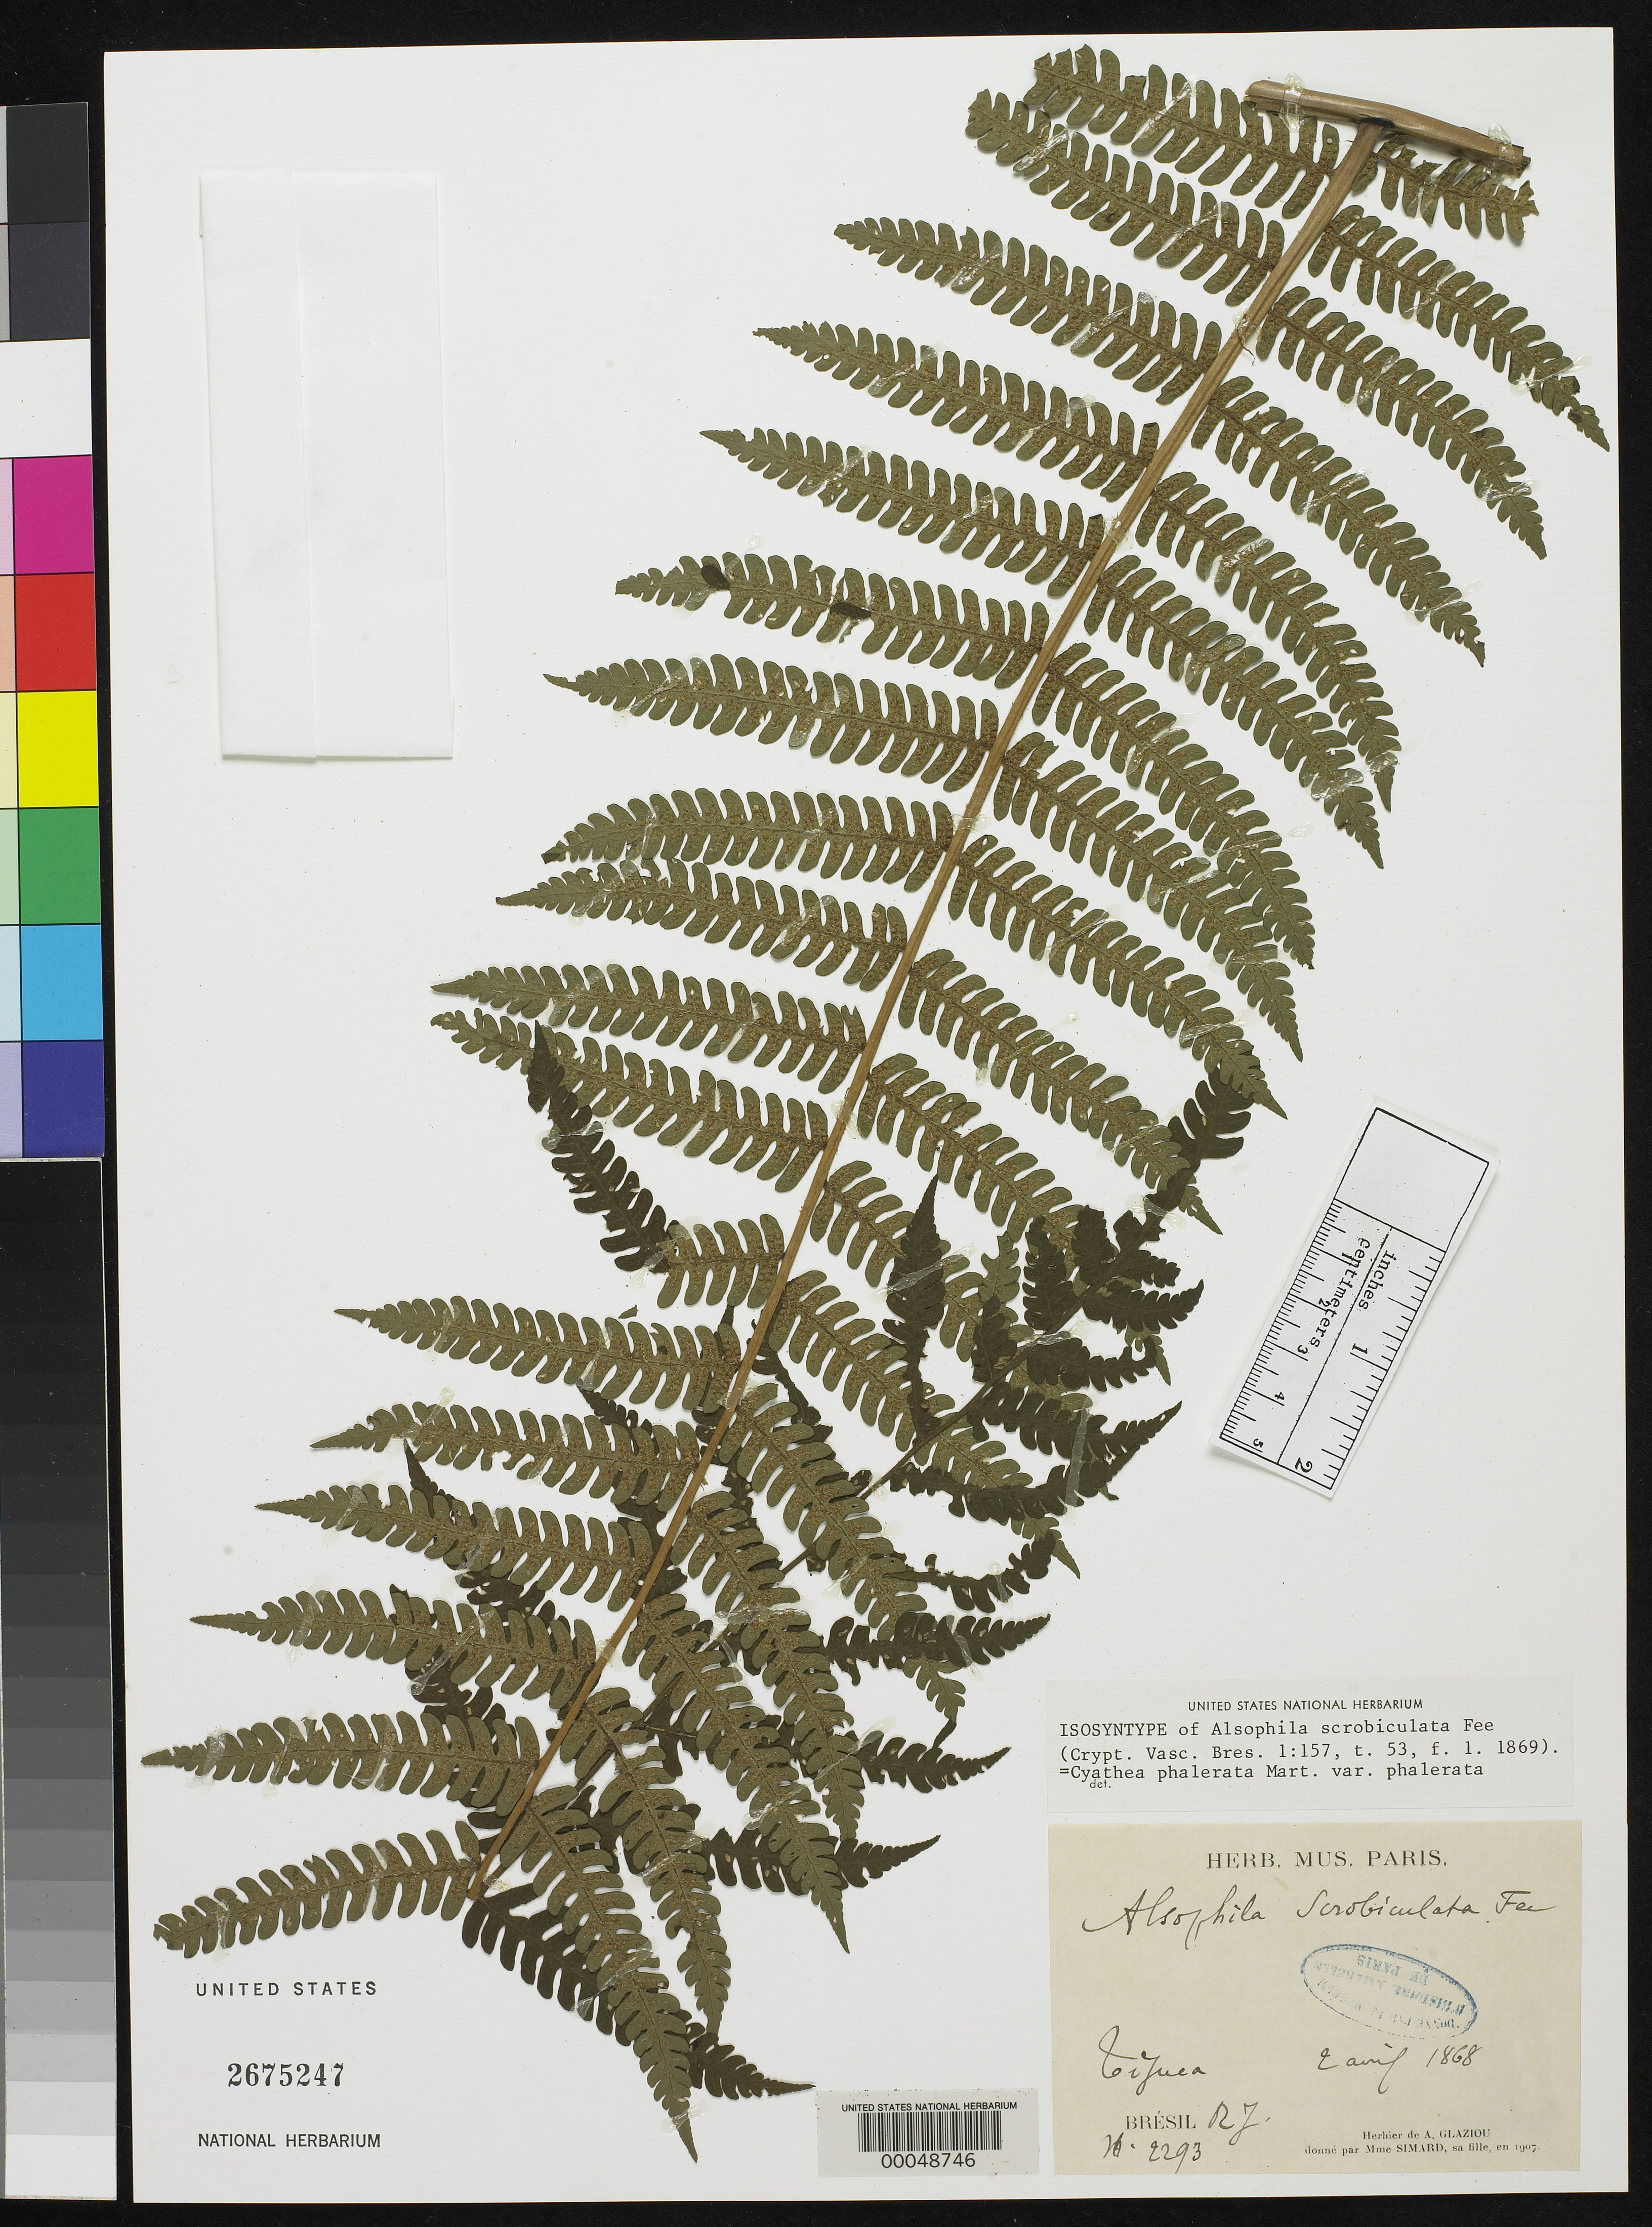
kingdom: Plantae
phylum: Tracheophyta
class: Polypodiopsida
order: Cyatheales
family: Cyatheaceae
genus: Alsophila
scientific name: Alsophila scobiculata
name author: Fée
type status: Isosyntype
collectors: A. F. M. Glaziou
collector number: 2293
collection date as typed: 02 Apr 1868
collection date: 1868-04-02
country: Brazil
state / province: Rio de Janeiro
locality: Tijuca.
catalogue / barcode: US 2675247